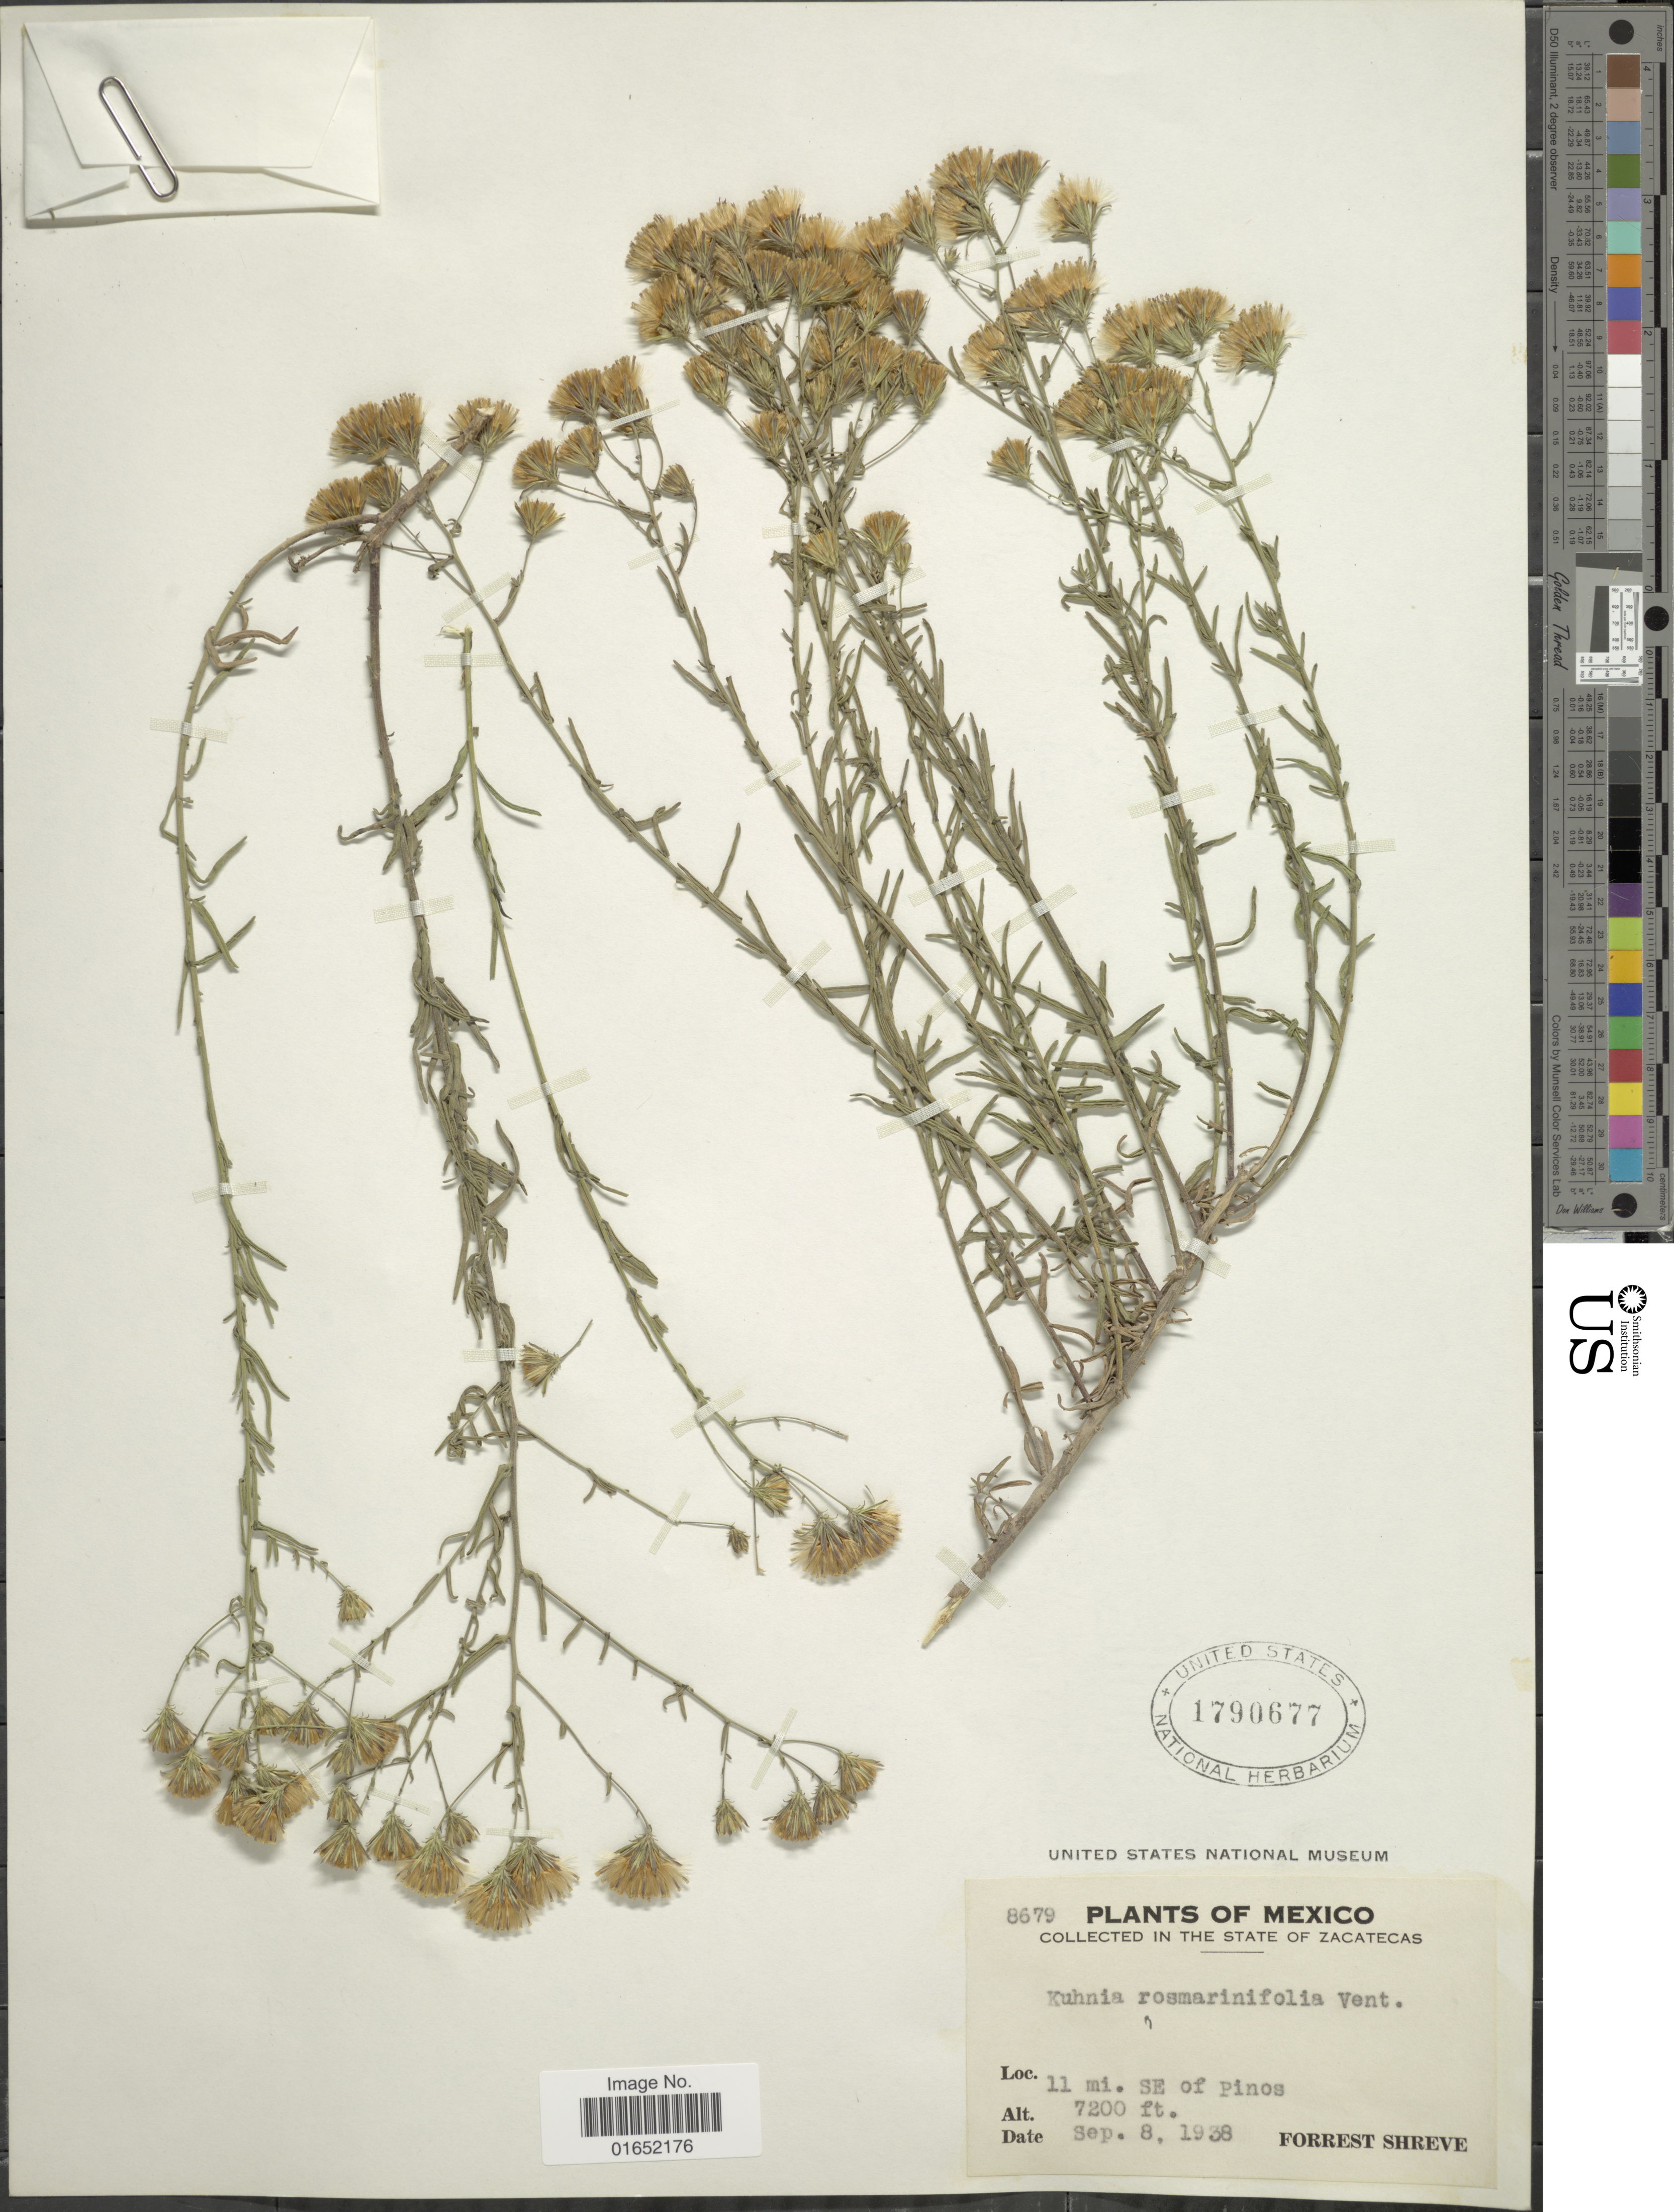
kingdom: Plantae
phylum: Tracheophyta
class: Magnoliopsida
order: Asterales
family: Asteraceae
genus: Brickellia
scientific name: Brickellia rosmarinifolia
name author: (Vent.) W.A. Weber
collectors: F. Shreve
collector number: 8679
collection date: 1938-09-08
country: Mexico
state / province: Zacatecas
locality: In the State of Zacatecas, 11 mi. SE of Pinos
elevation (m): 2195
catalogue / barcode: US 1790667